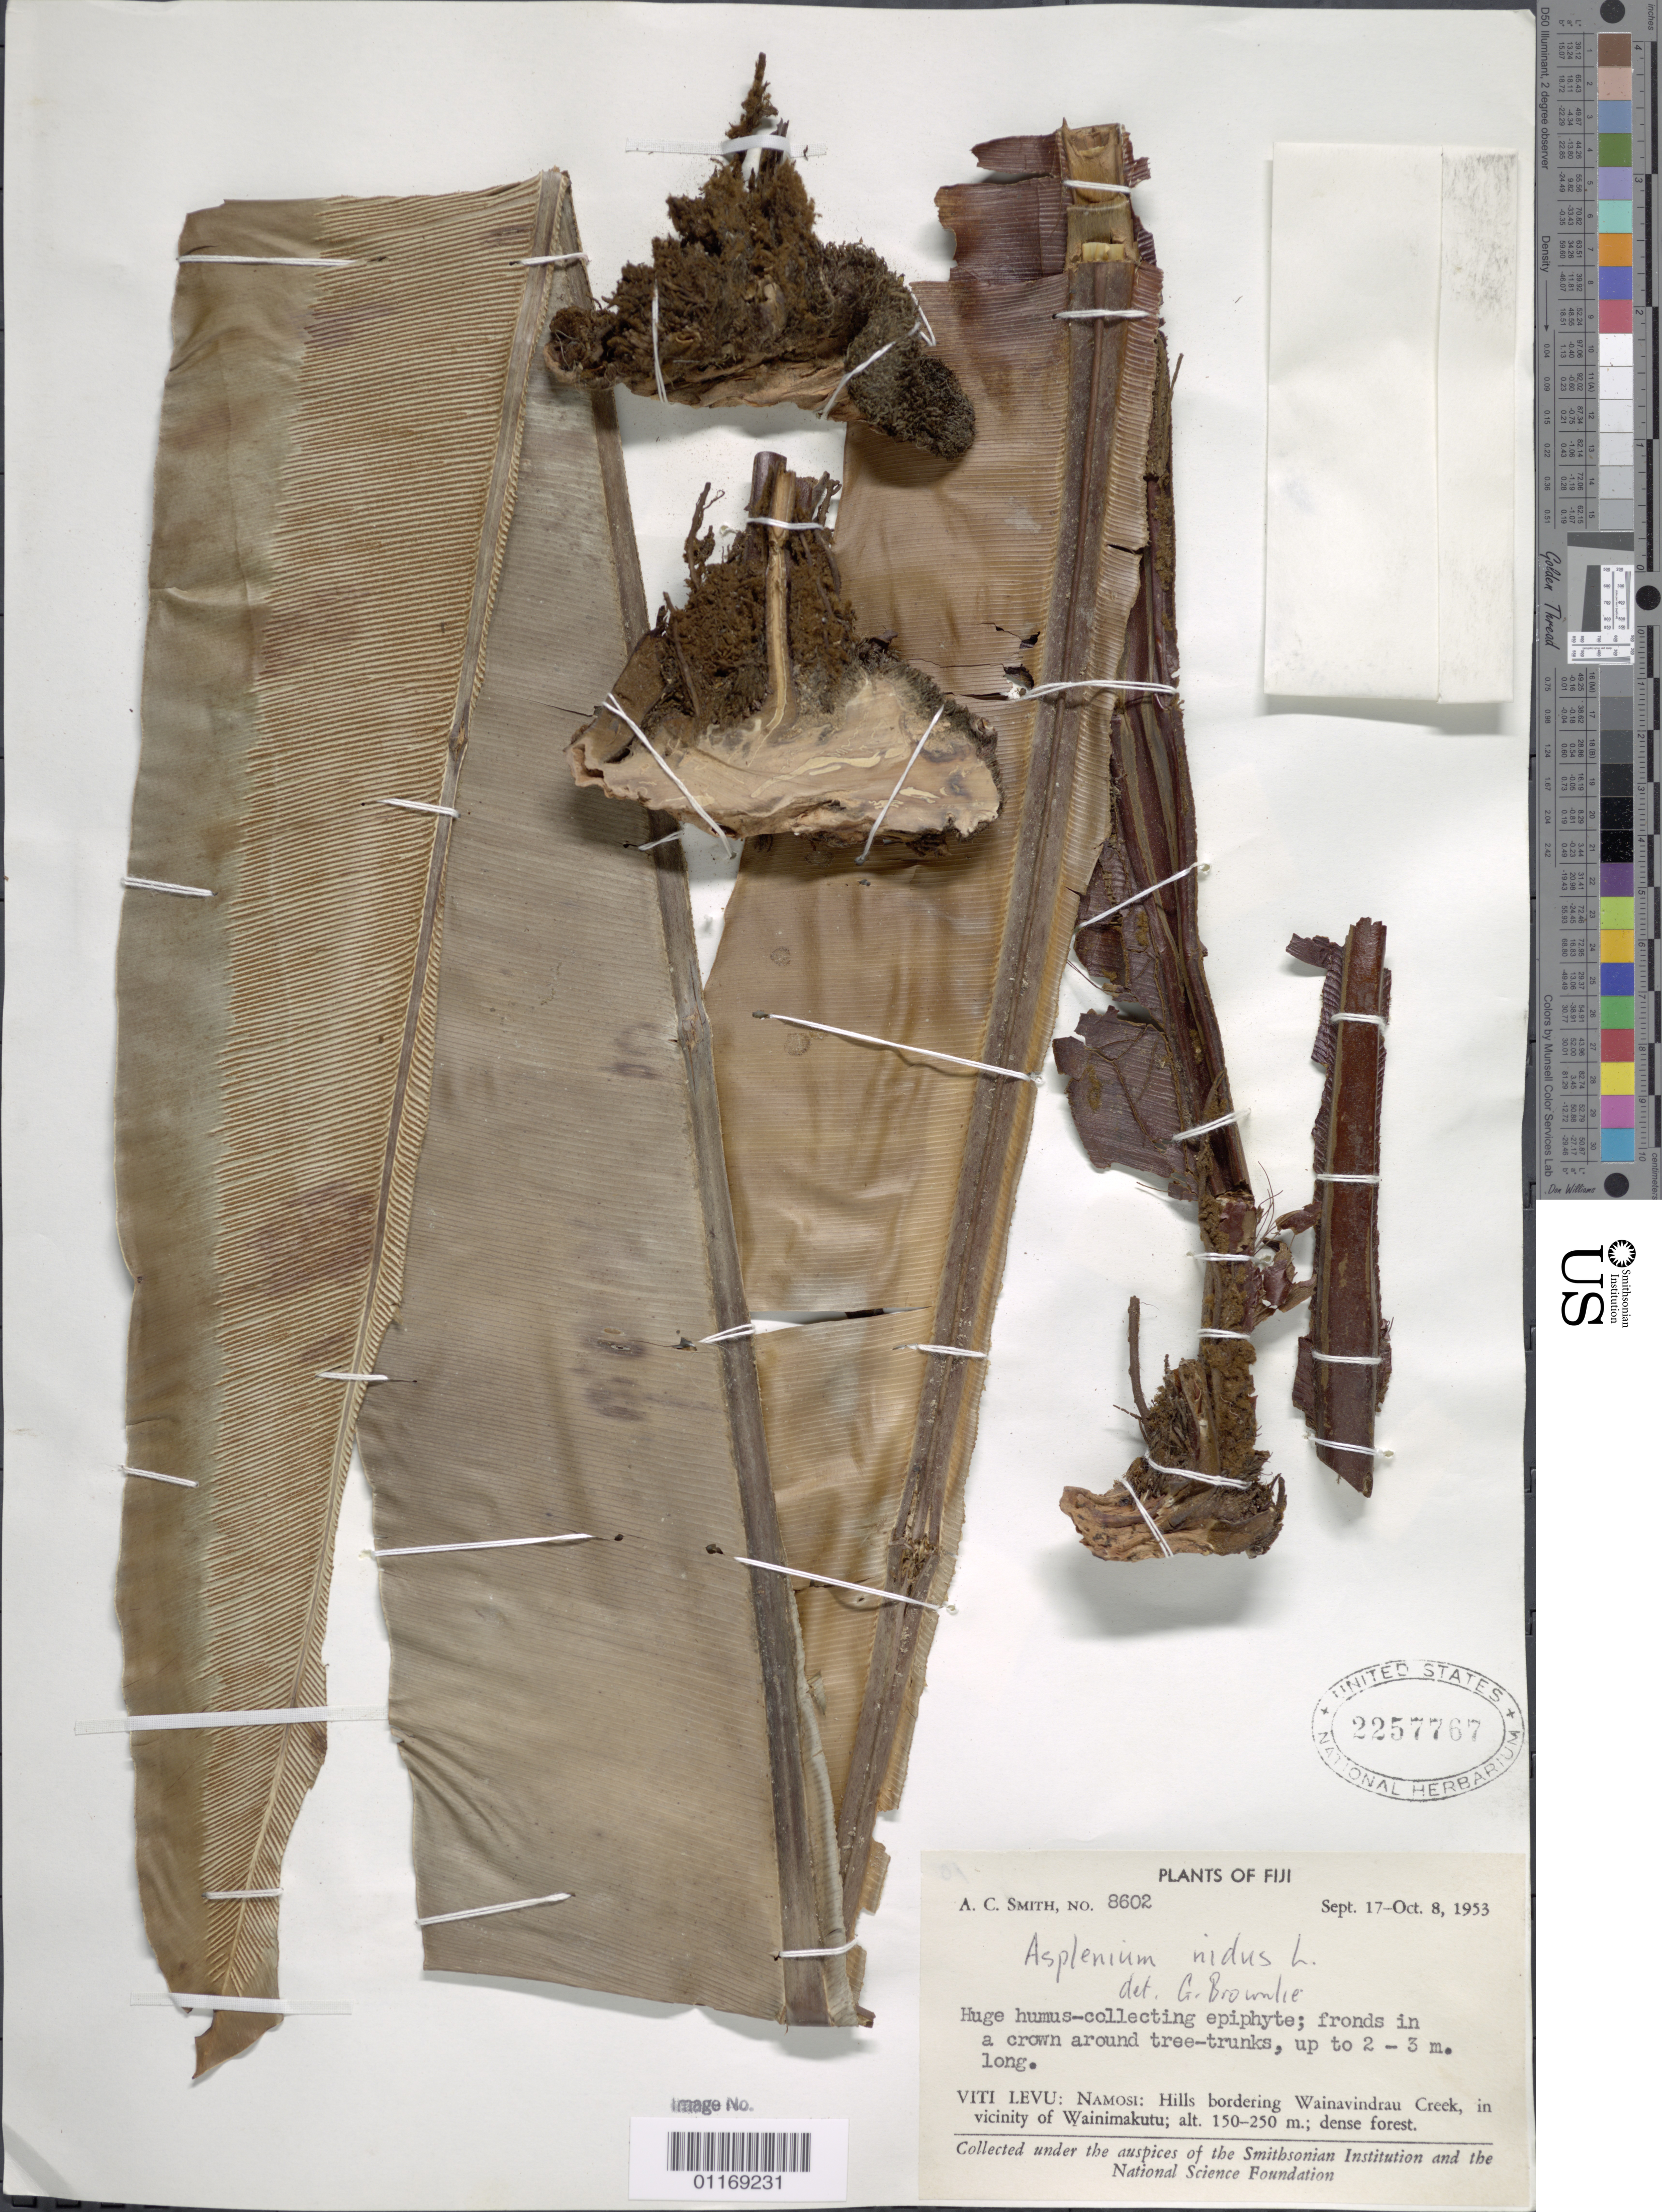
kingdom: Plantae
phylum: Tracheophyta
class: Polypodiopsida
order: Polypodiales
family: Aspleniaceae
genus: Asplenium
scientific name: Asplenium nidus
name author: L.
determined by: Brownlie, G.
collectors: A. C. Smith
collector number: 8602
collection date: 1953-09-17/1953-10-08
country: Fiji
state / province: Central Division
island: Viti Levu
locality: Hills bordering Wainavindrau Creek, in vicinity of Wainimakutu, Namosi Prov., Viti Levu, Fiji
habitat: Dense forest.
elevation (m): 150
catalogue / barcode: US 2257767